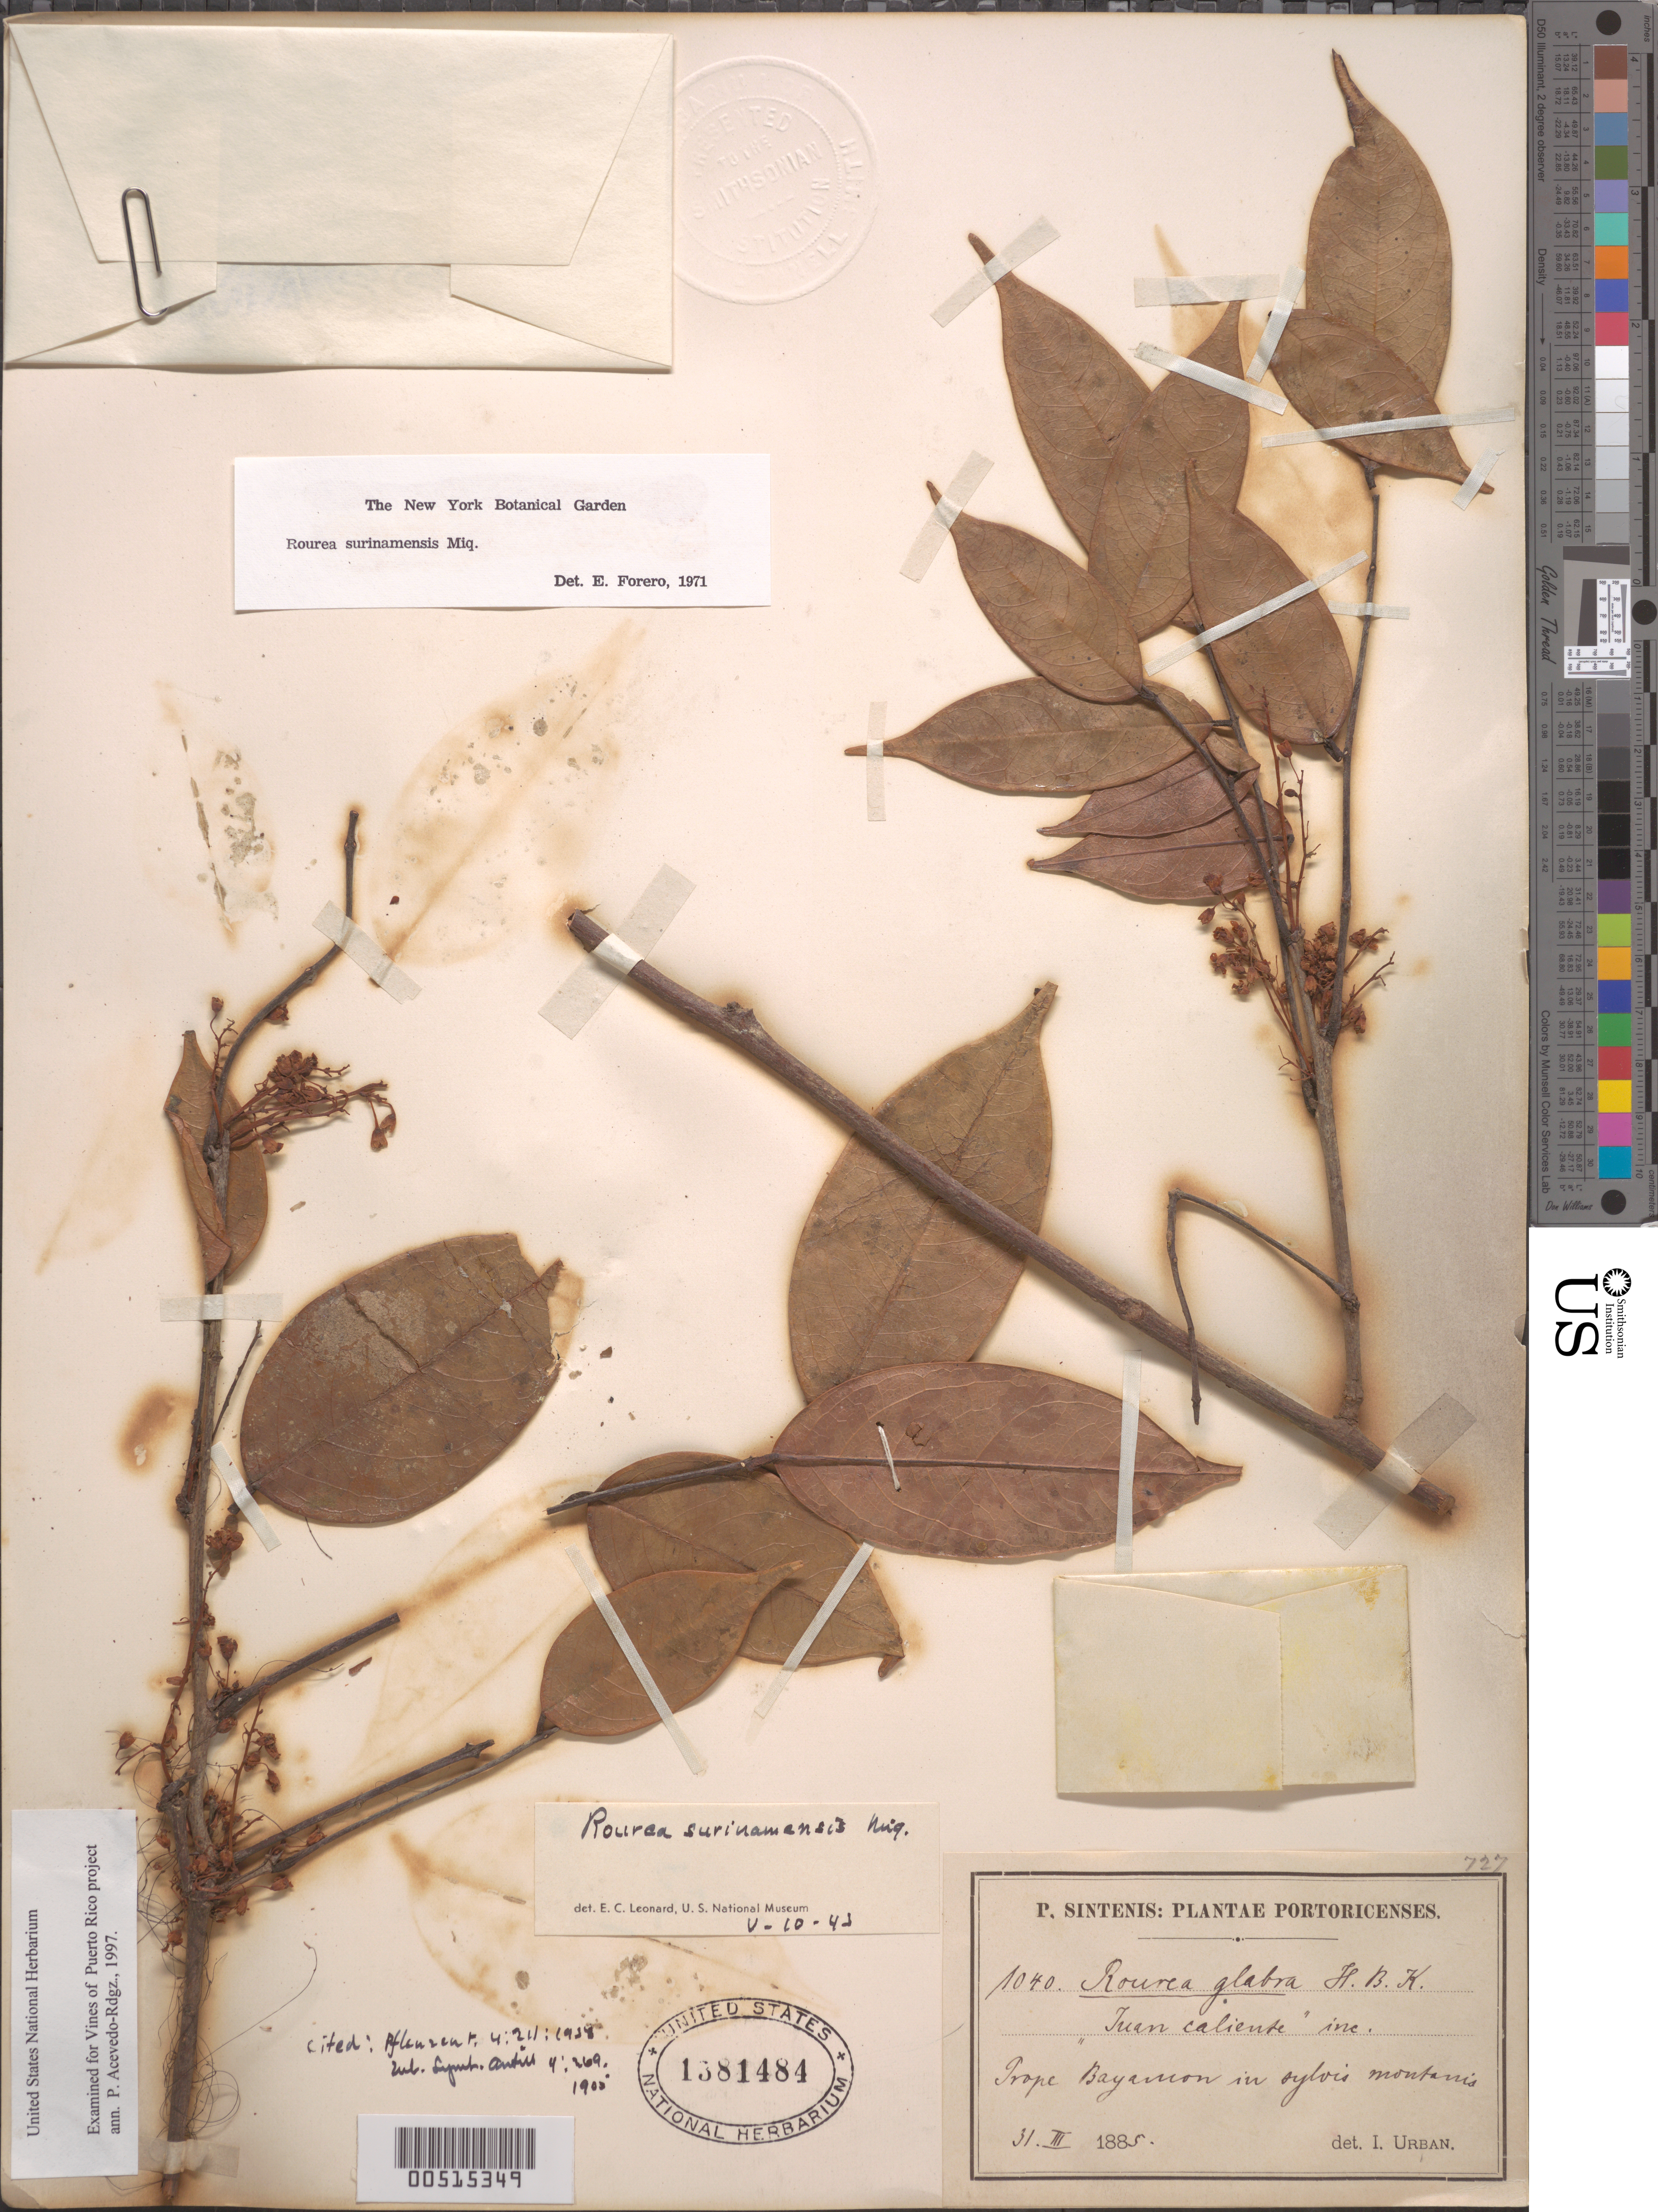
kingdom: Plantae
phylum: Tracheophyta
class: Magnoliopsida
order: Oxalidales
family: Connaraceae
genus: Rourea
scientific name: Rourea surinamensis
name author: Miq.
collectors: P. Sintenis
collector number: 1040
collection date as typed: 02 May 1885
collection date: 1885-05-02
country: Puerto Rico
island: Greater Antilles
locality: Prope Bayamon. In sylvis montanis.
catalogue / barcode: US 1381484